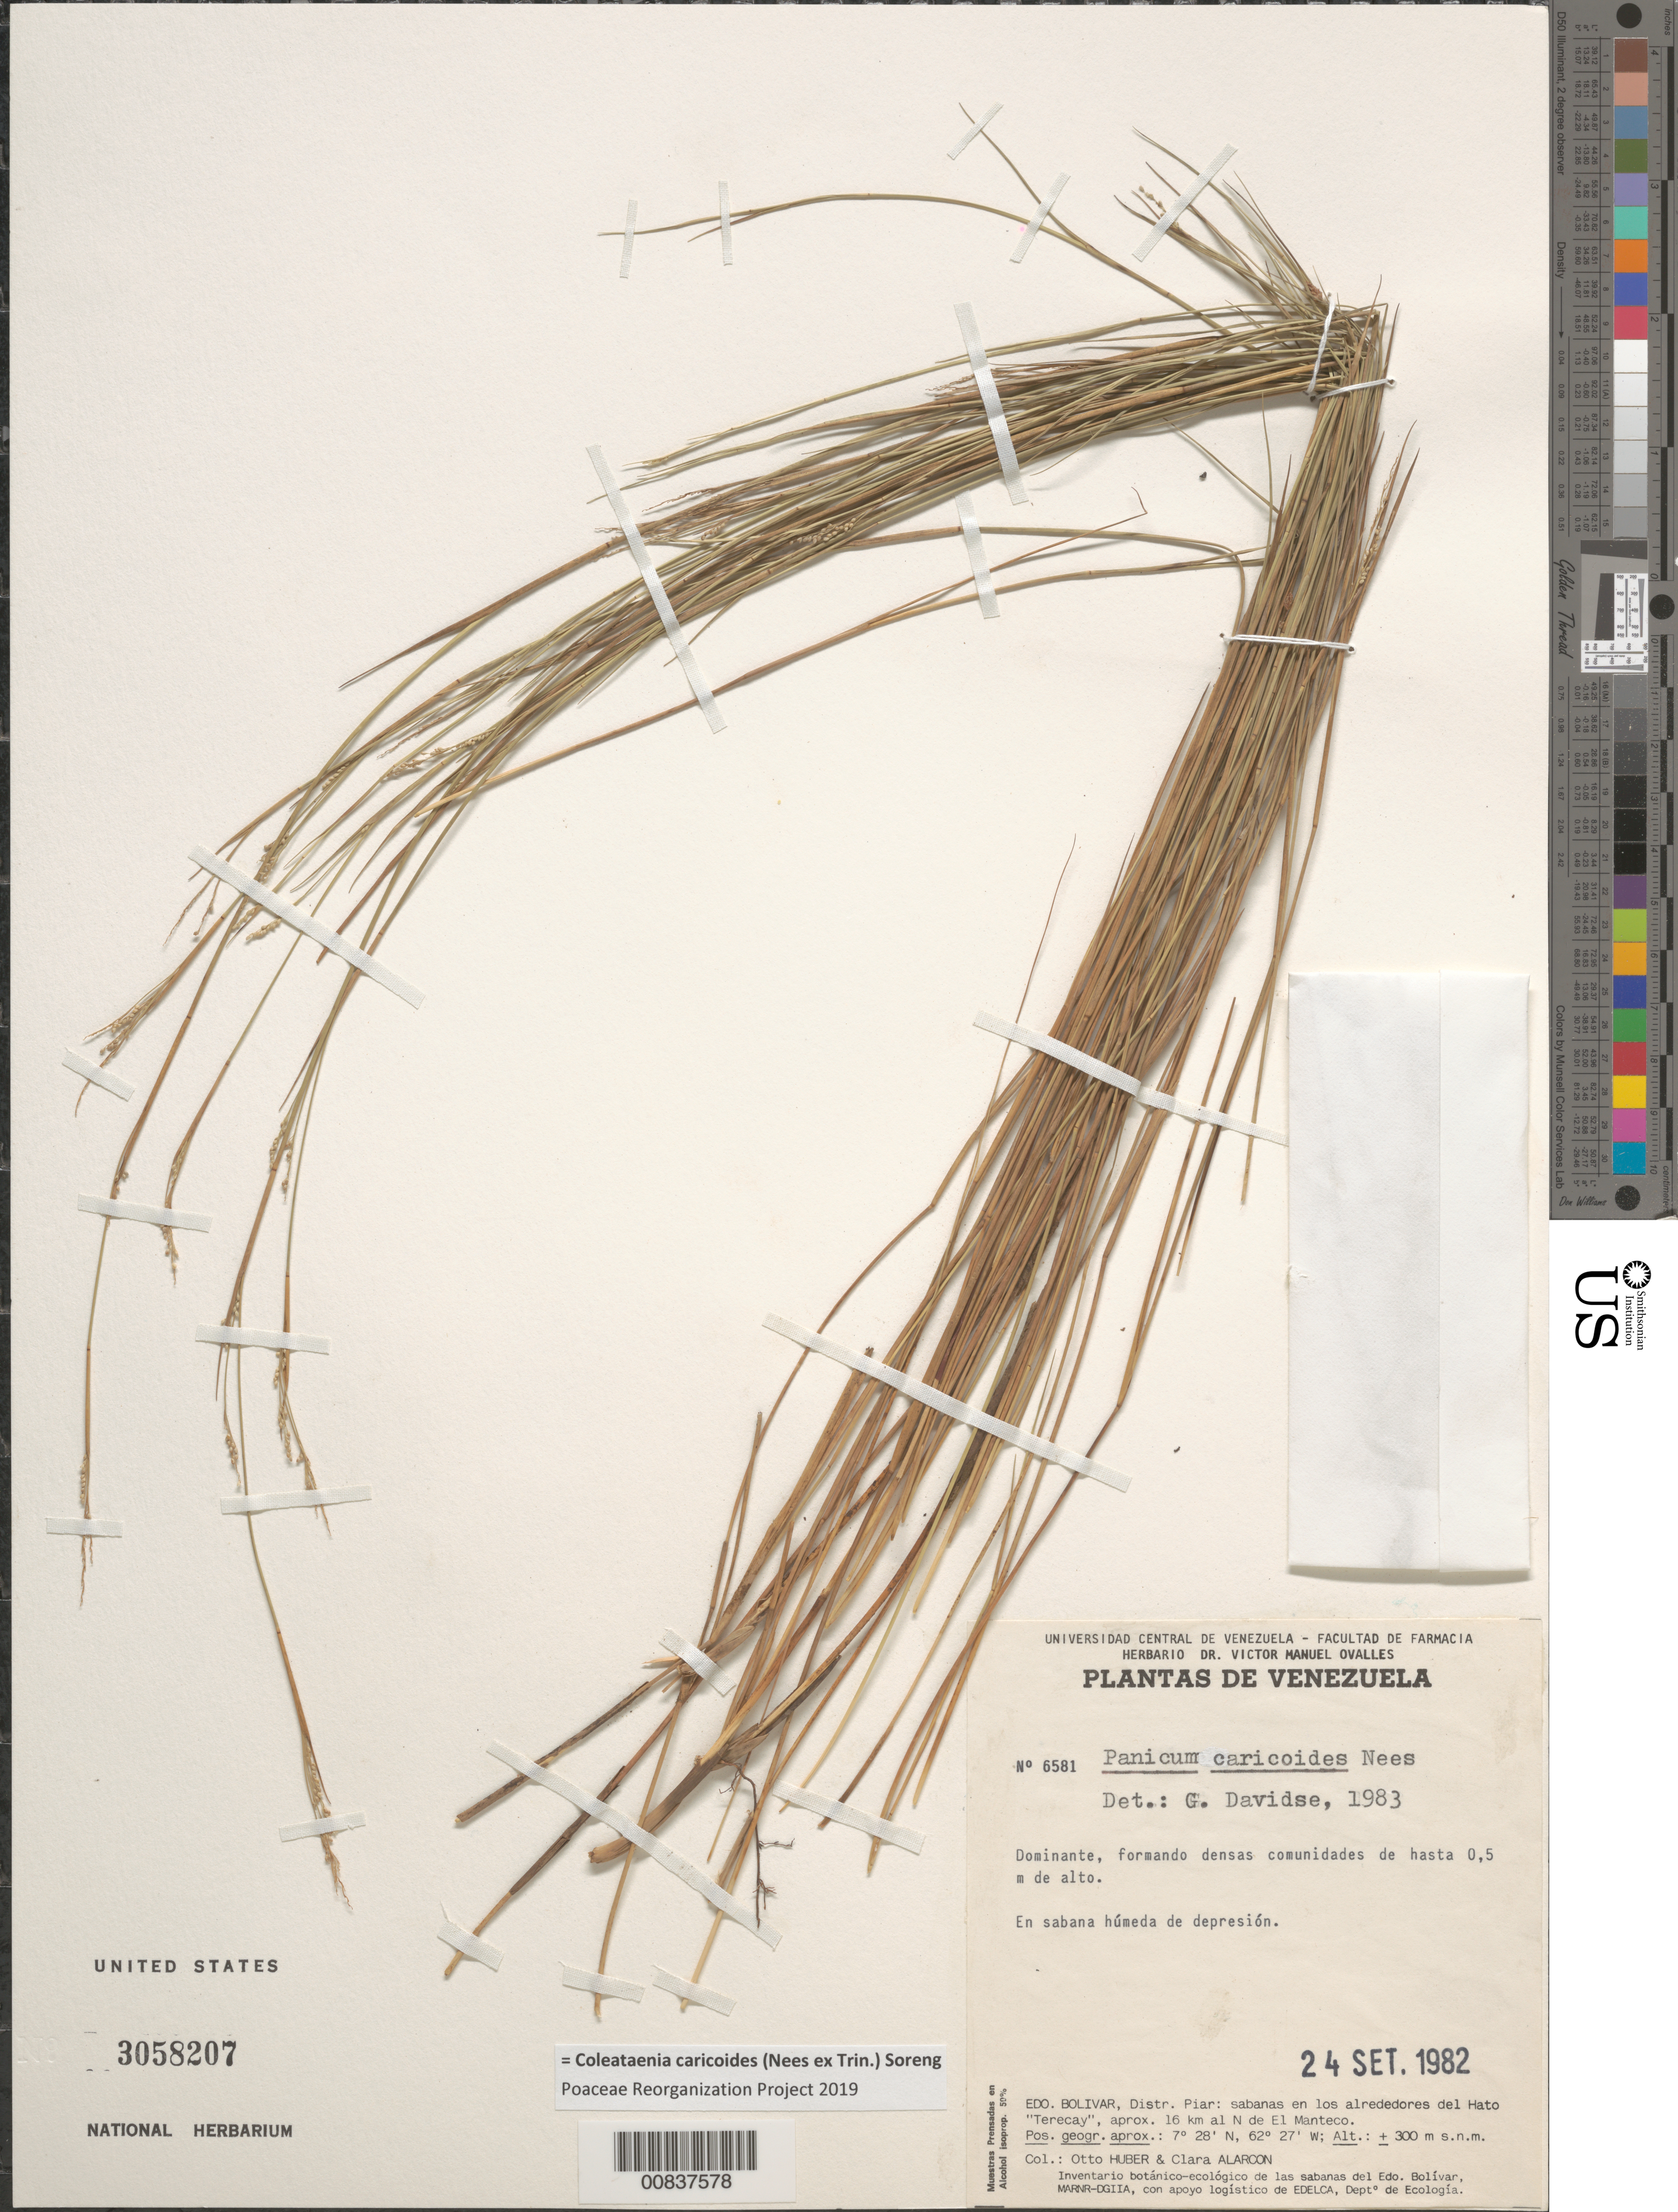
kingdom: Plantae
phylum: Tracheophyta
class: Liliopsida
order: Poales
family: Poaceae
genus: Panicum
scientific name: Panicum caricoides var. glabriusculum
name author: Döll in Mart.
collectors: O. Huber & C. Alarcon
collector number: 6581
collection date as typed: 24-Sep-82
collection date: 1982-09-24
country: Venezuela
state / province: Bolívar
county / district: Piar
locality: El Manteco, 16 km N de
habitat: Sabana húmeda de depresion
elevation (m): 300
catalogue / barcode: US 3058207